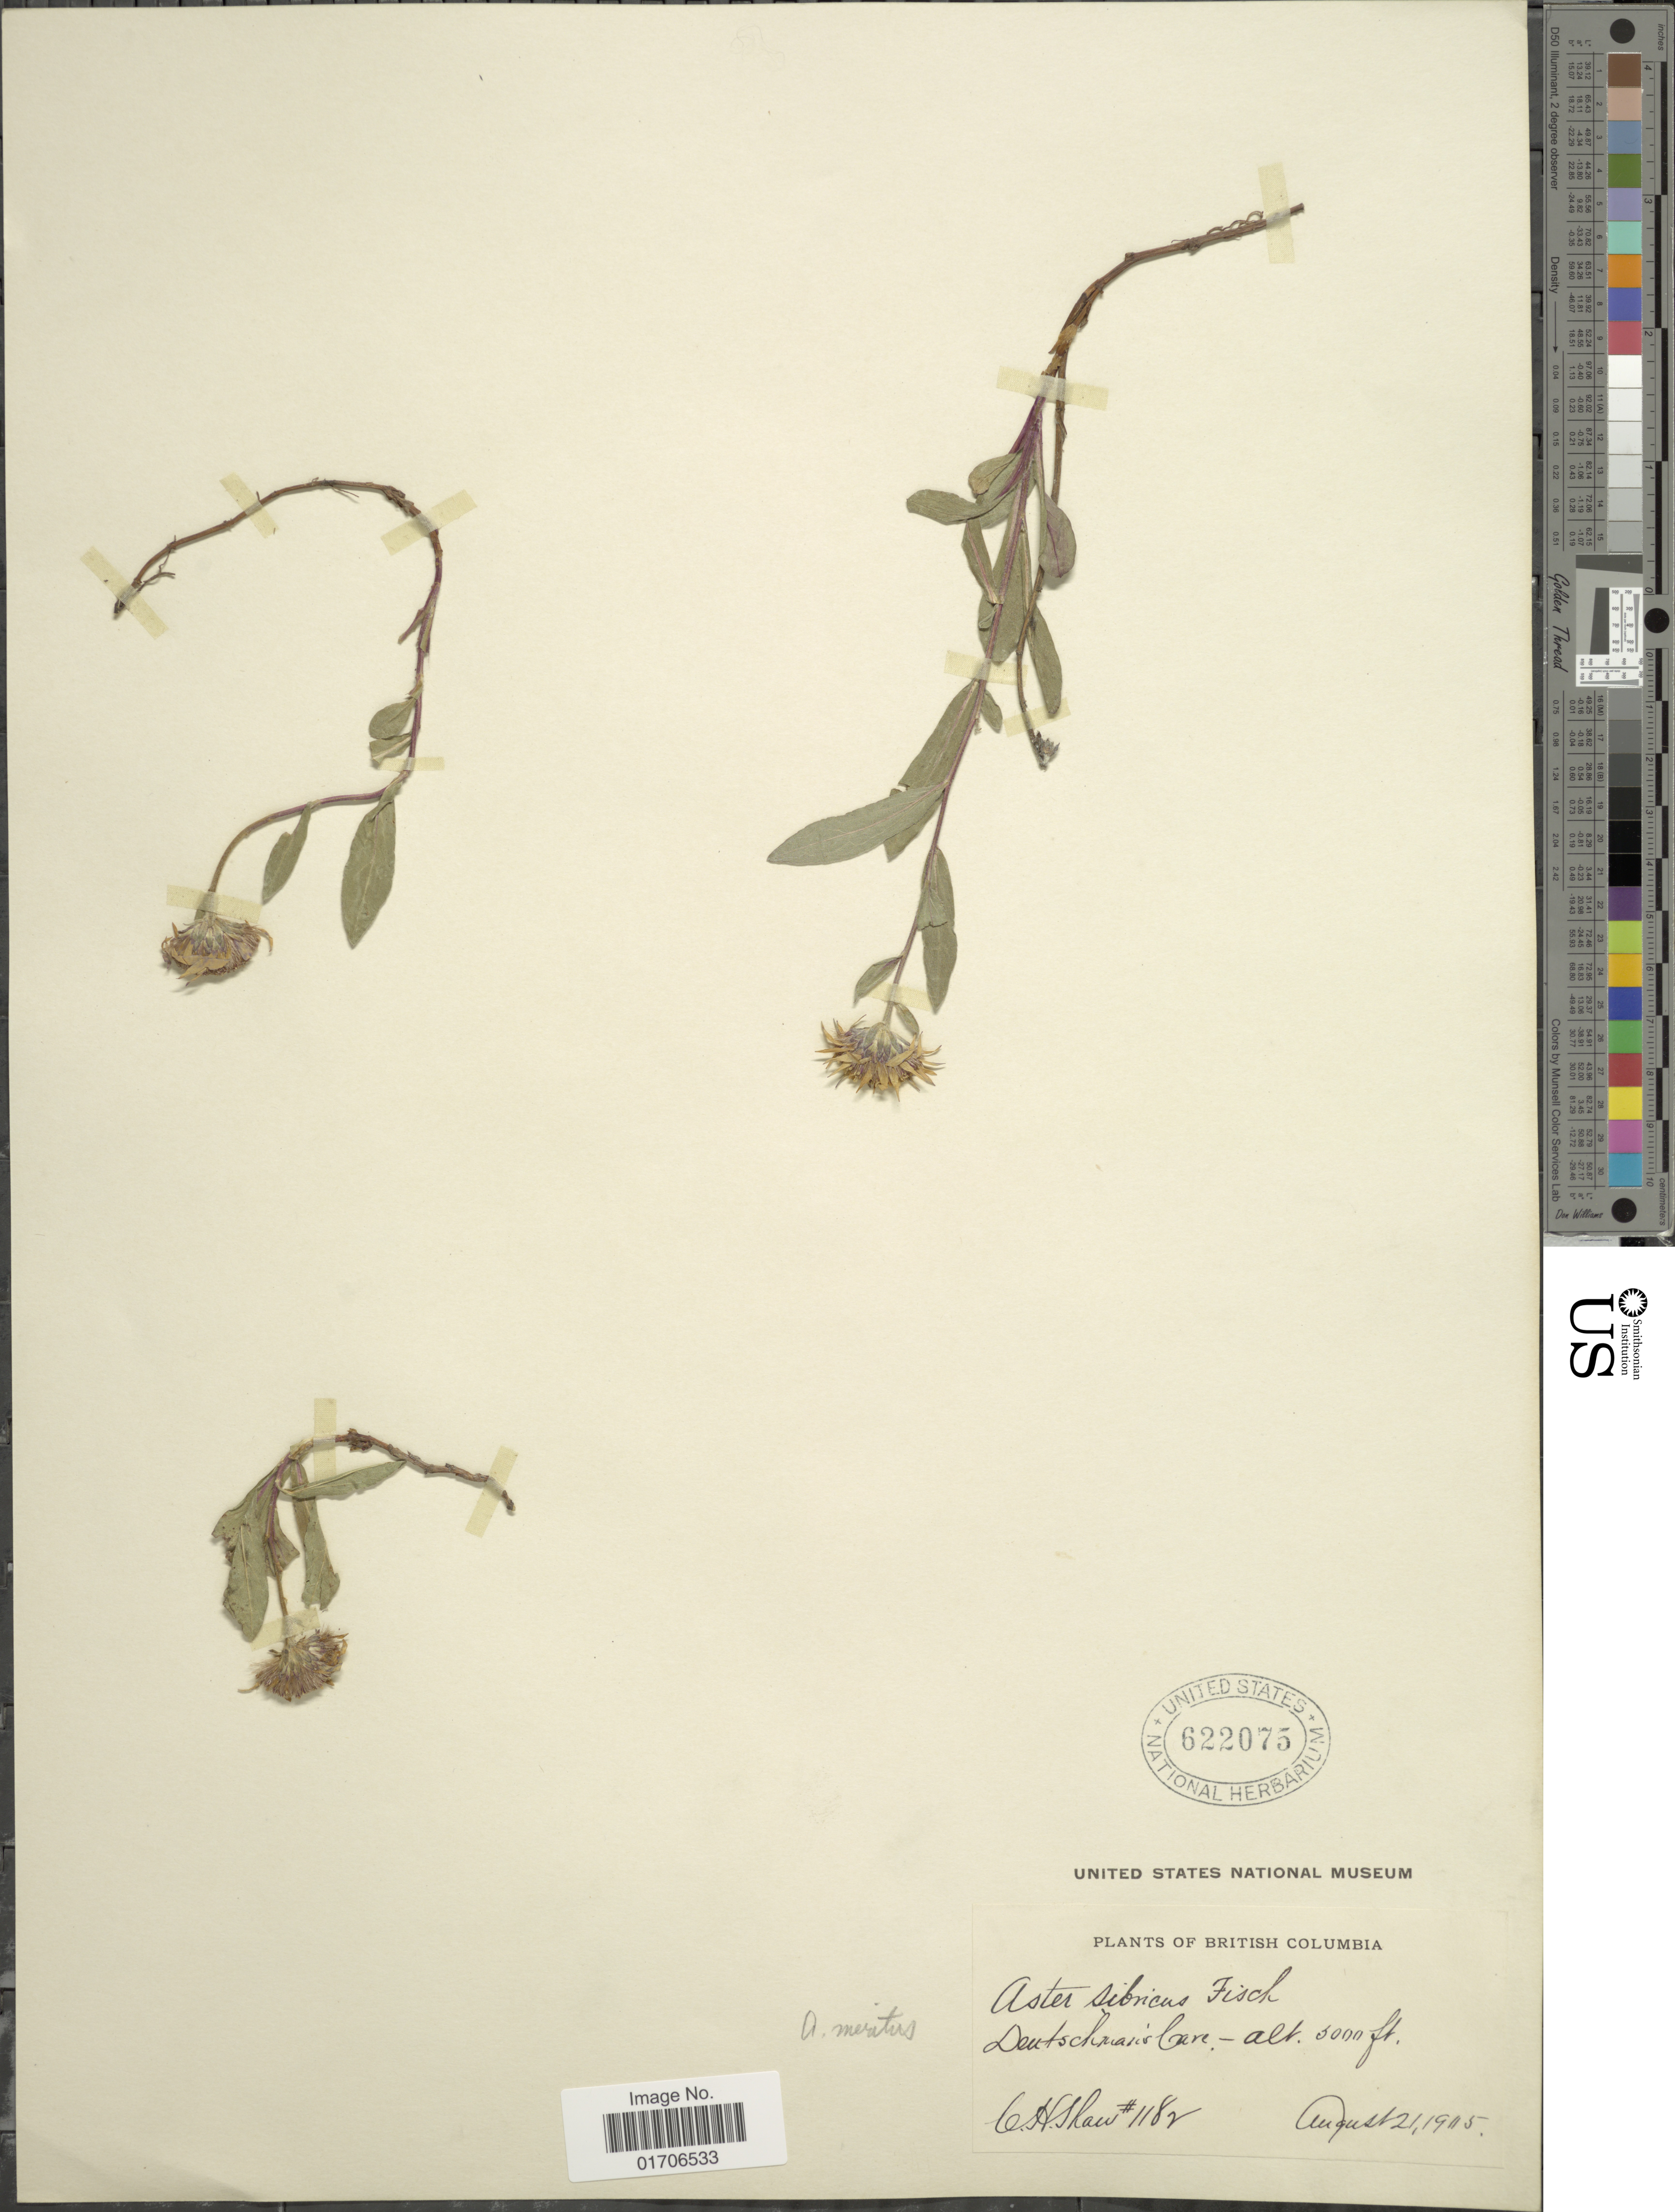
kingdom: Plantae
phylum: Tracheophyta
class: Magnoliopsida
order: Asterales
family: Asteraceae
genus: Eurybia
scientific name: Eurybia merita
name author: (A. Nelson) G.L. Nesom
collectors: C. H. Shaw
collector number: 1182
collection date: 1905-08-21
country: Canada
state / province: British Columbia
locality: British Columbia. Deutschman's Care.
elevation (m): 914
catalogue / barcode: US 622075